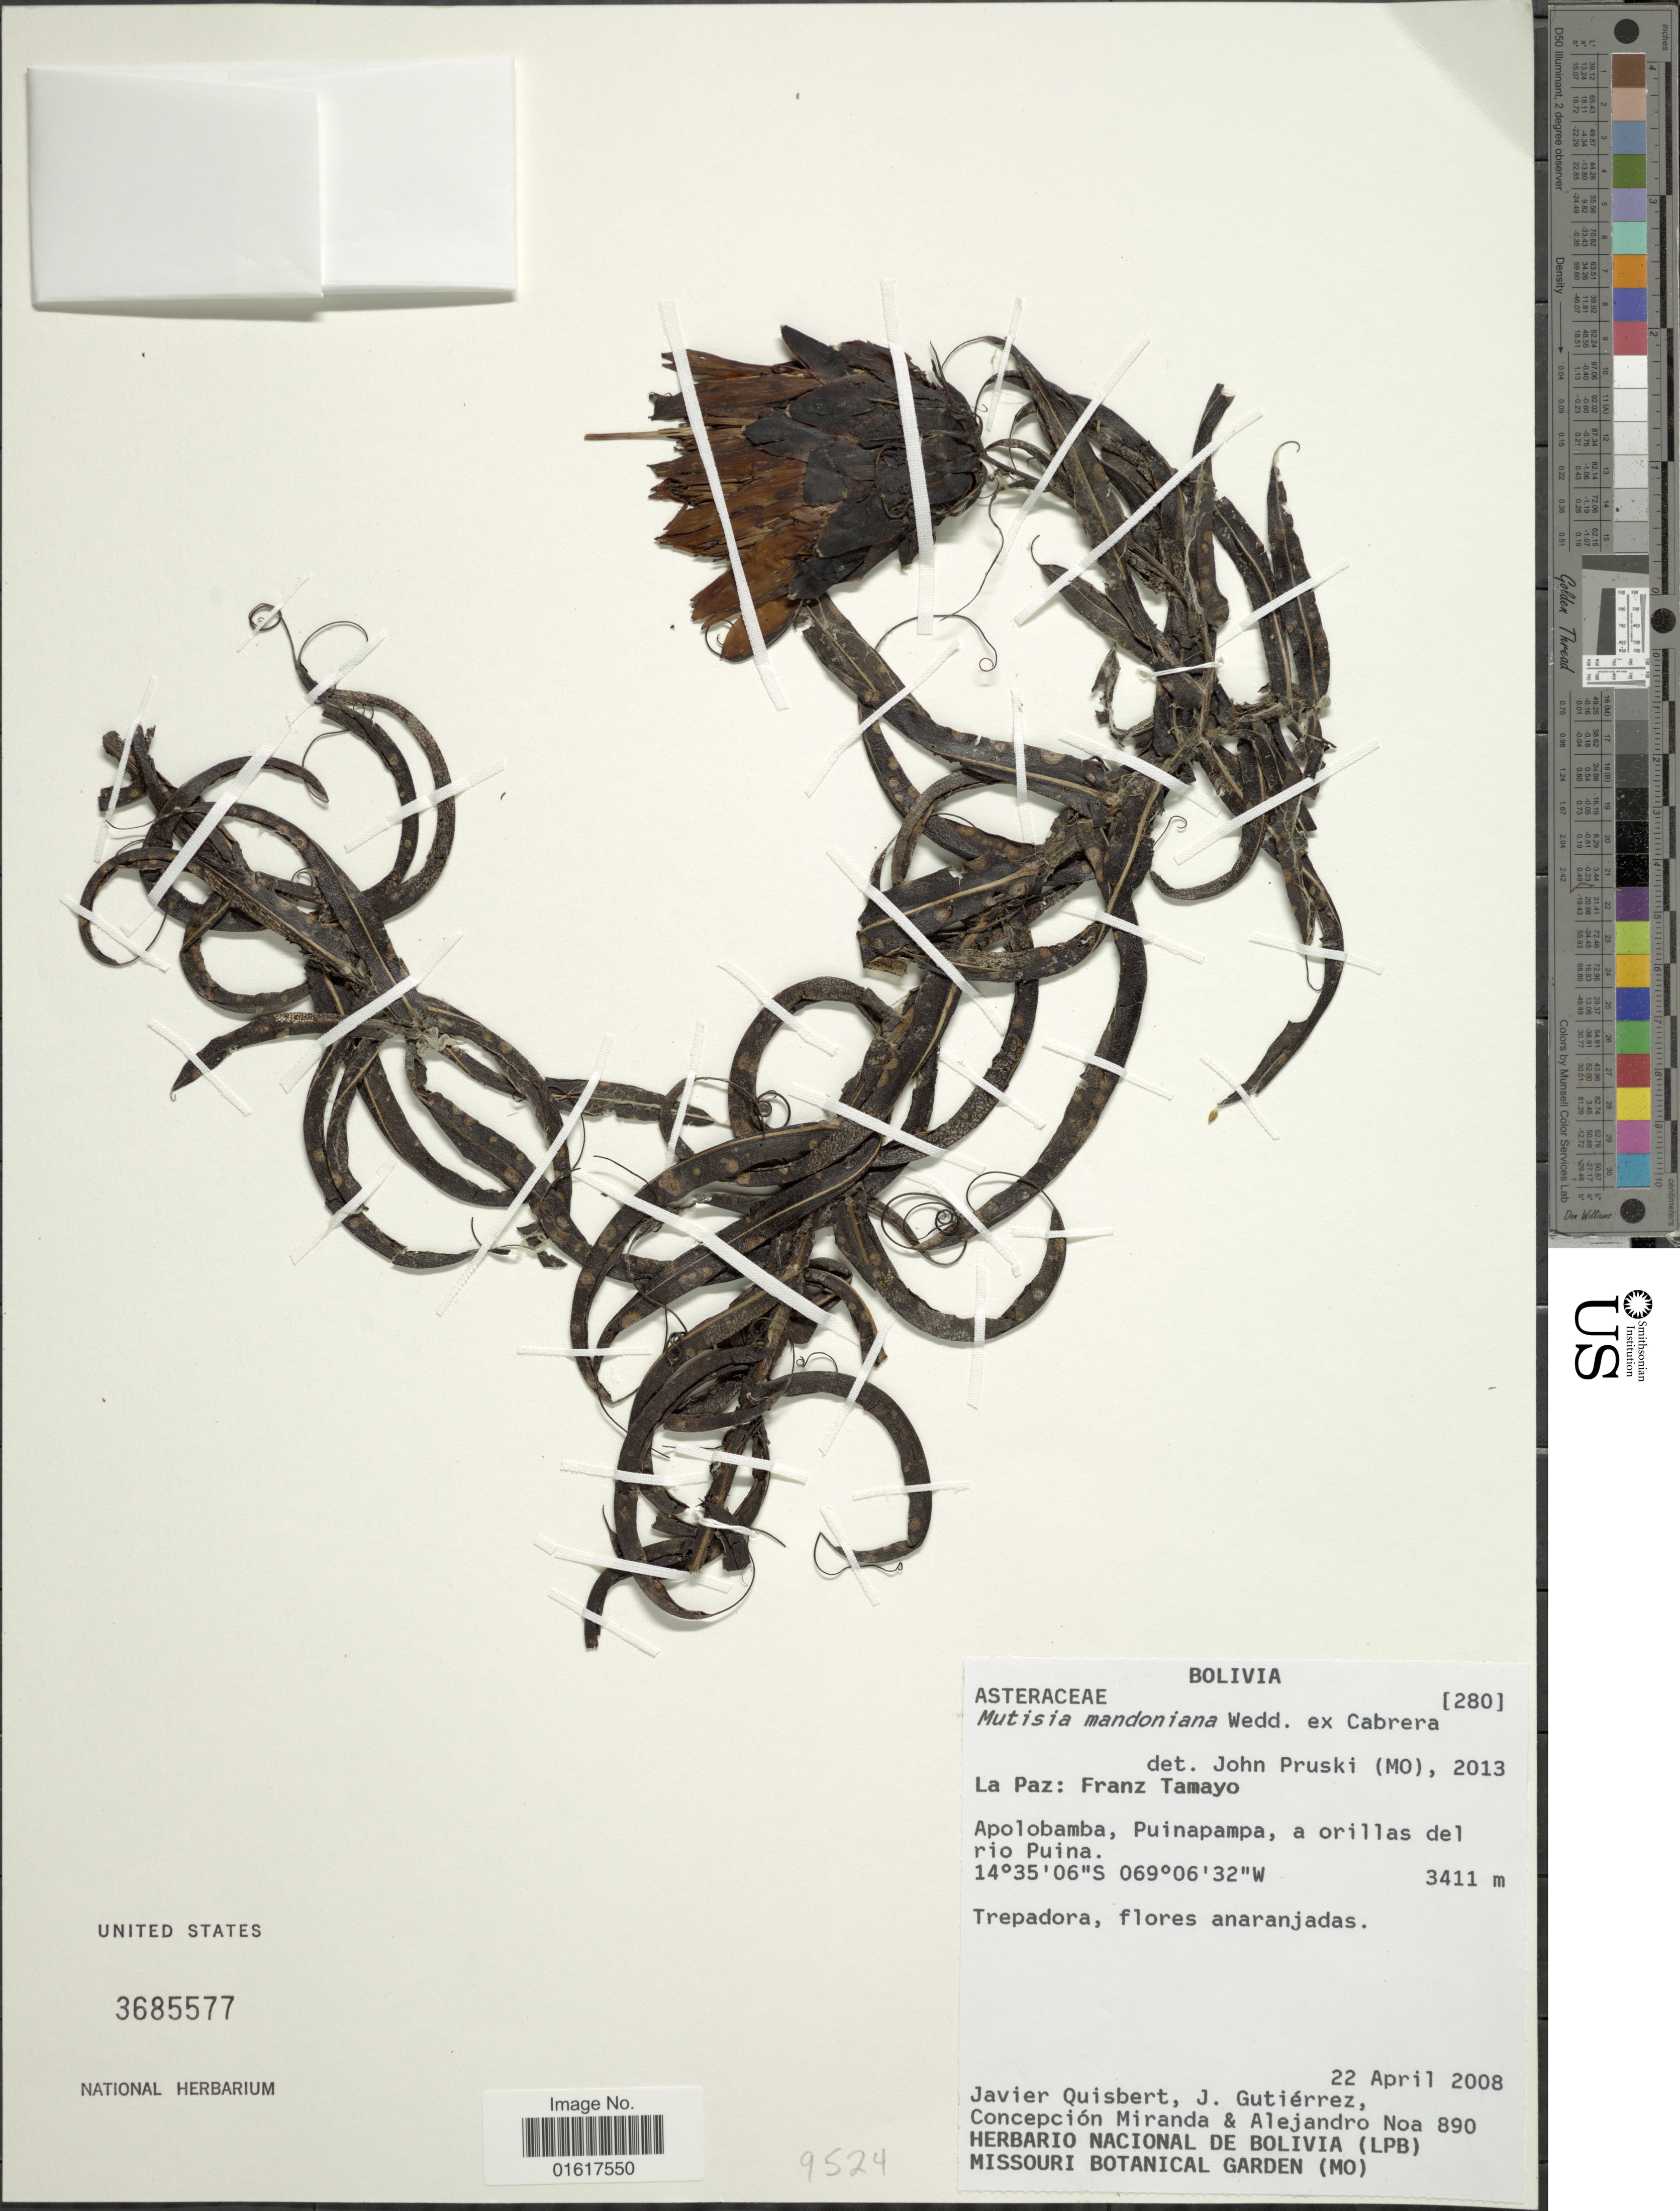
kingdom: Plantae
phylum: Tracheophyta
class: Magnoliopsida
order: Asterales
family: Asteraceae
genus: Mutisia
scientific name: Mutisia mandoniana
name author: Wedd. ex Cabrera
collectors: J. Quisbert, J. Gutiérrez, C. Miranda & A. Noa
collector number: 890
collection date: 2008-04-22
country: Bolivia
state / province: La Paz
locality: Puinapampa, a orillas del rio Puina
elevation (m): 3411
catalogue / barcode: US 3685577